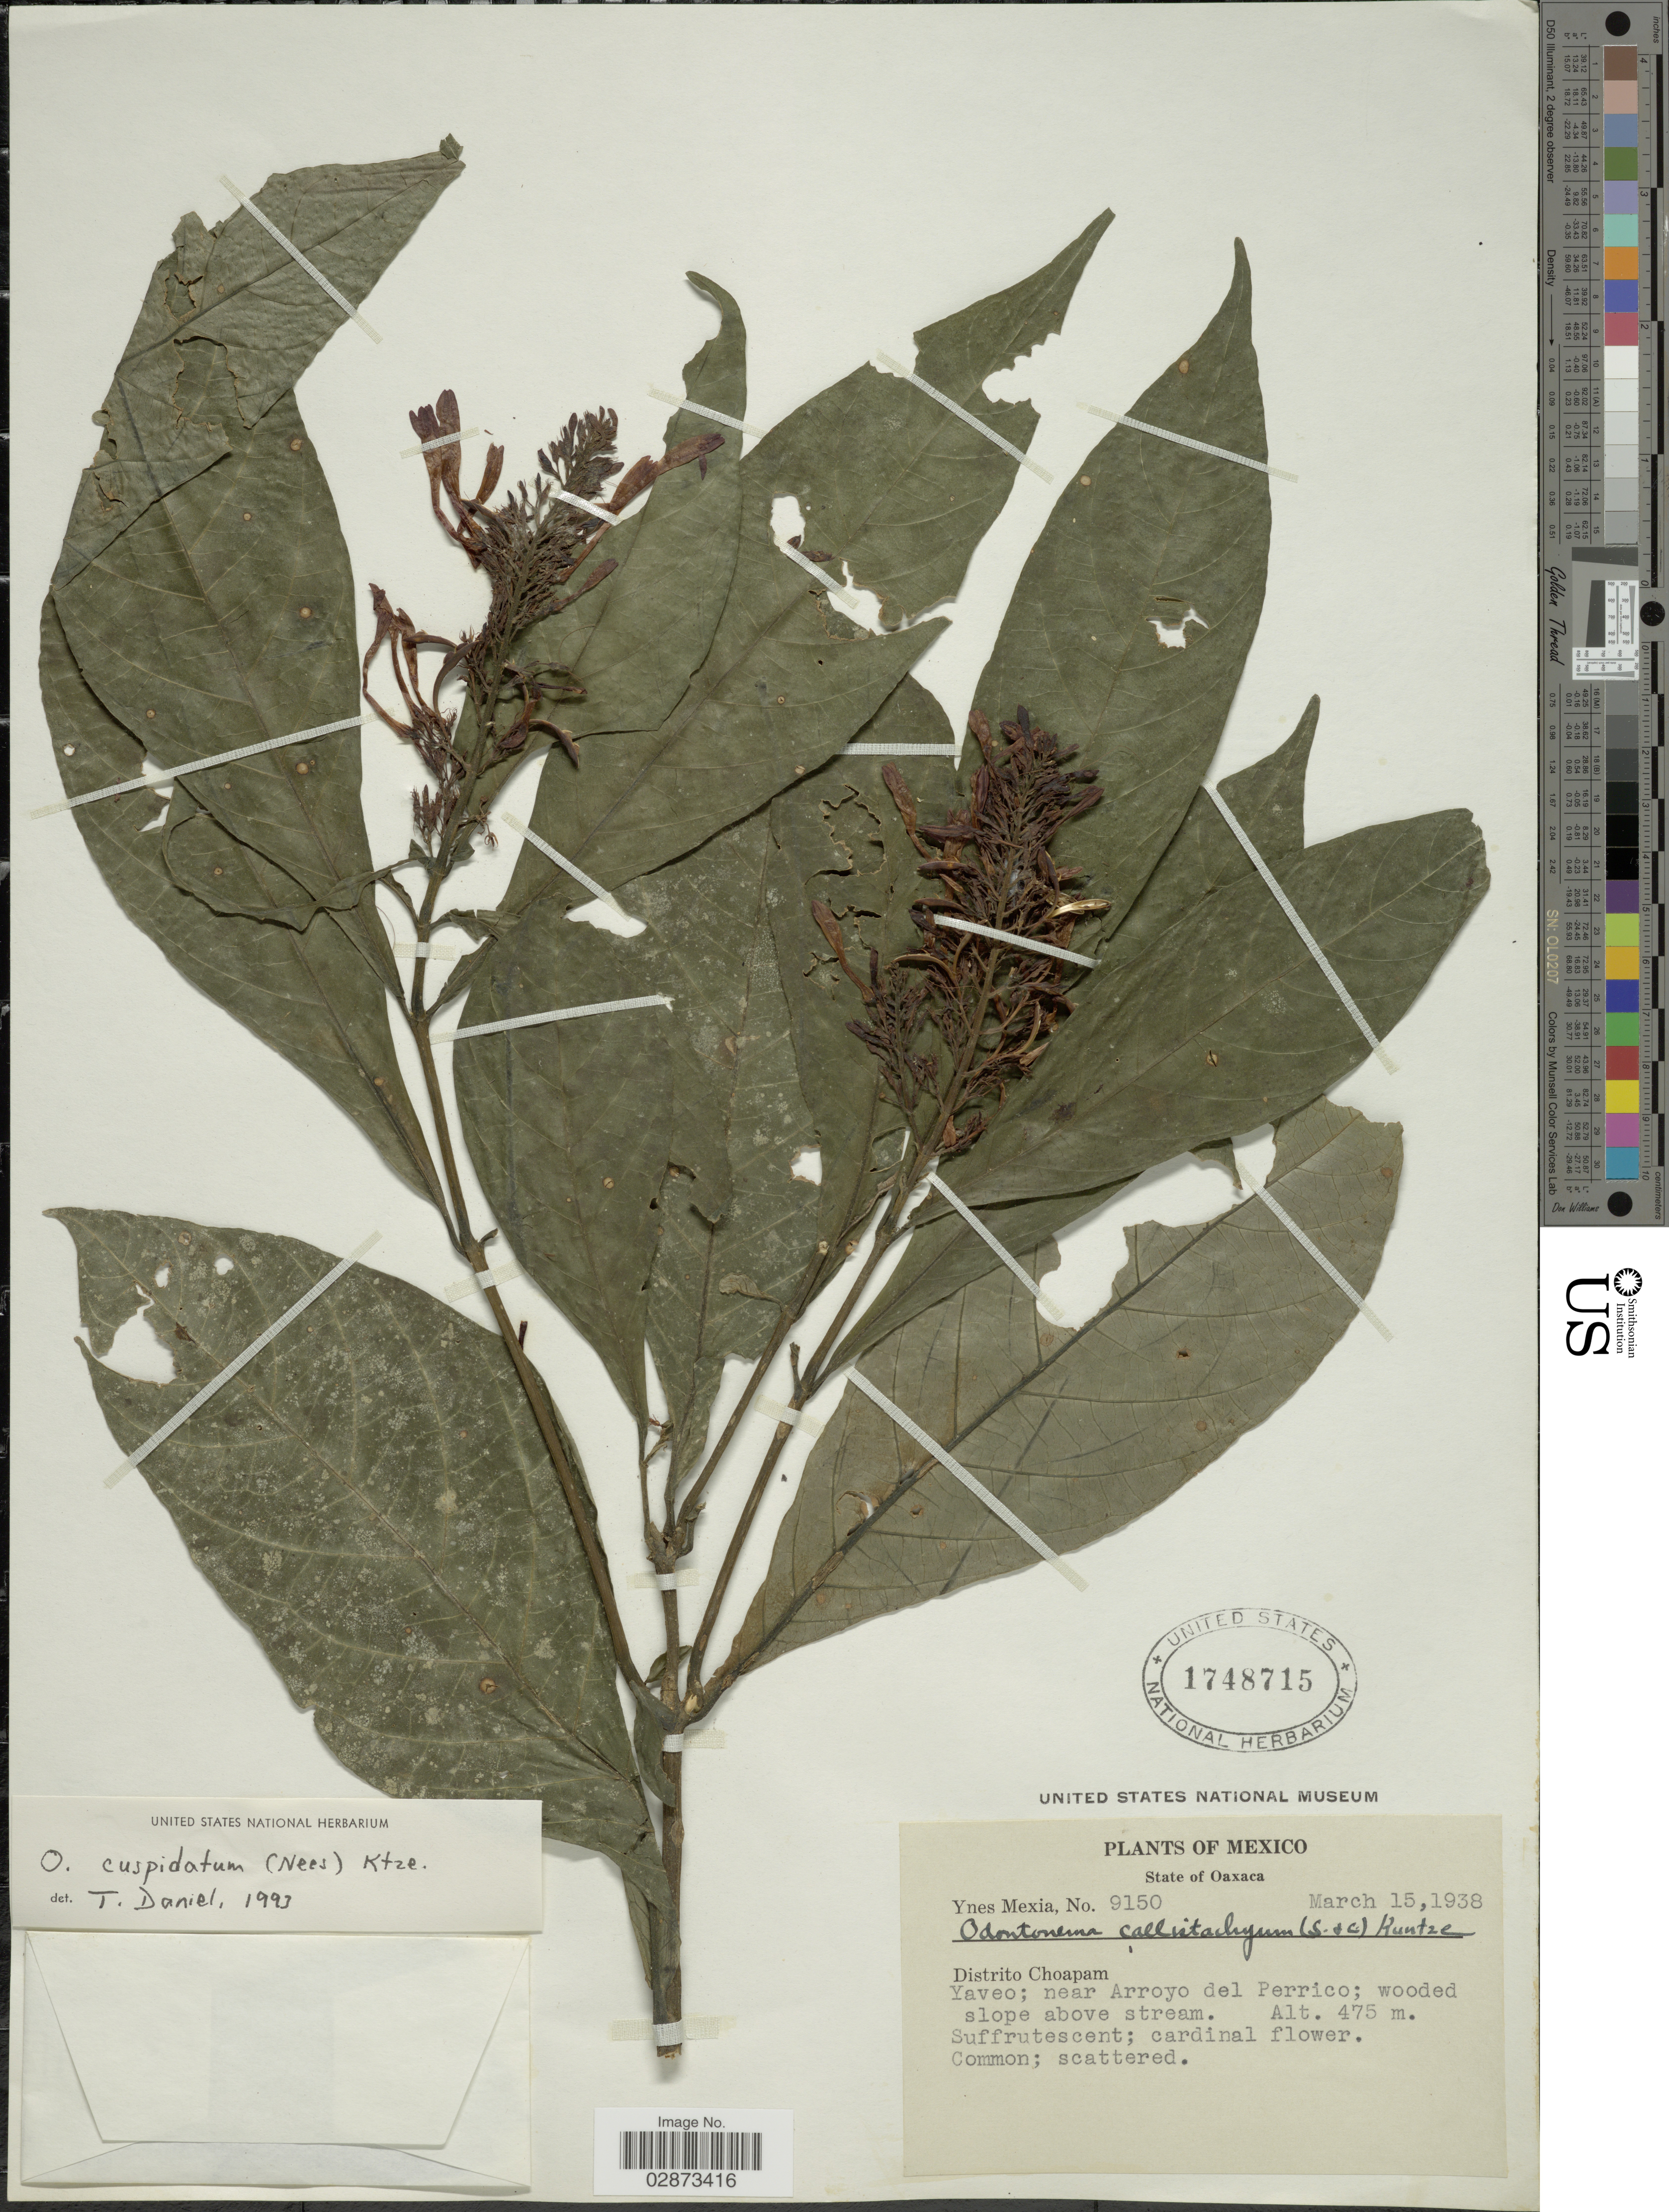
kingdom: Plantae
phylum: Tracheophyta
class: Magnoliopsida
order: Lamiales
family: Acanthaceae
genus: Odontonema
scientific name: Odontonema cuspidatum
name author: (Nees) Kuntze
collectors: Y. Mexia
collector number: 9150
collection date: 1938-03-15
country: Mexico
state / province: Oaxaca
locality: State of Oaxaca, Distrito Choapam, Yaveo; near Arroyo del Perrico.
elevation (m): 475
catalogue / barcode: US 1748715